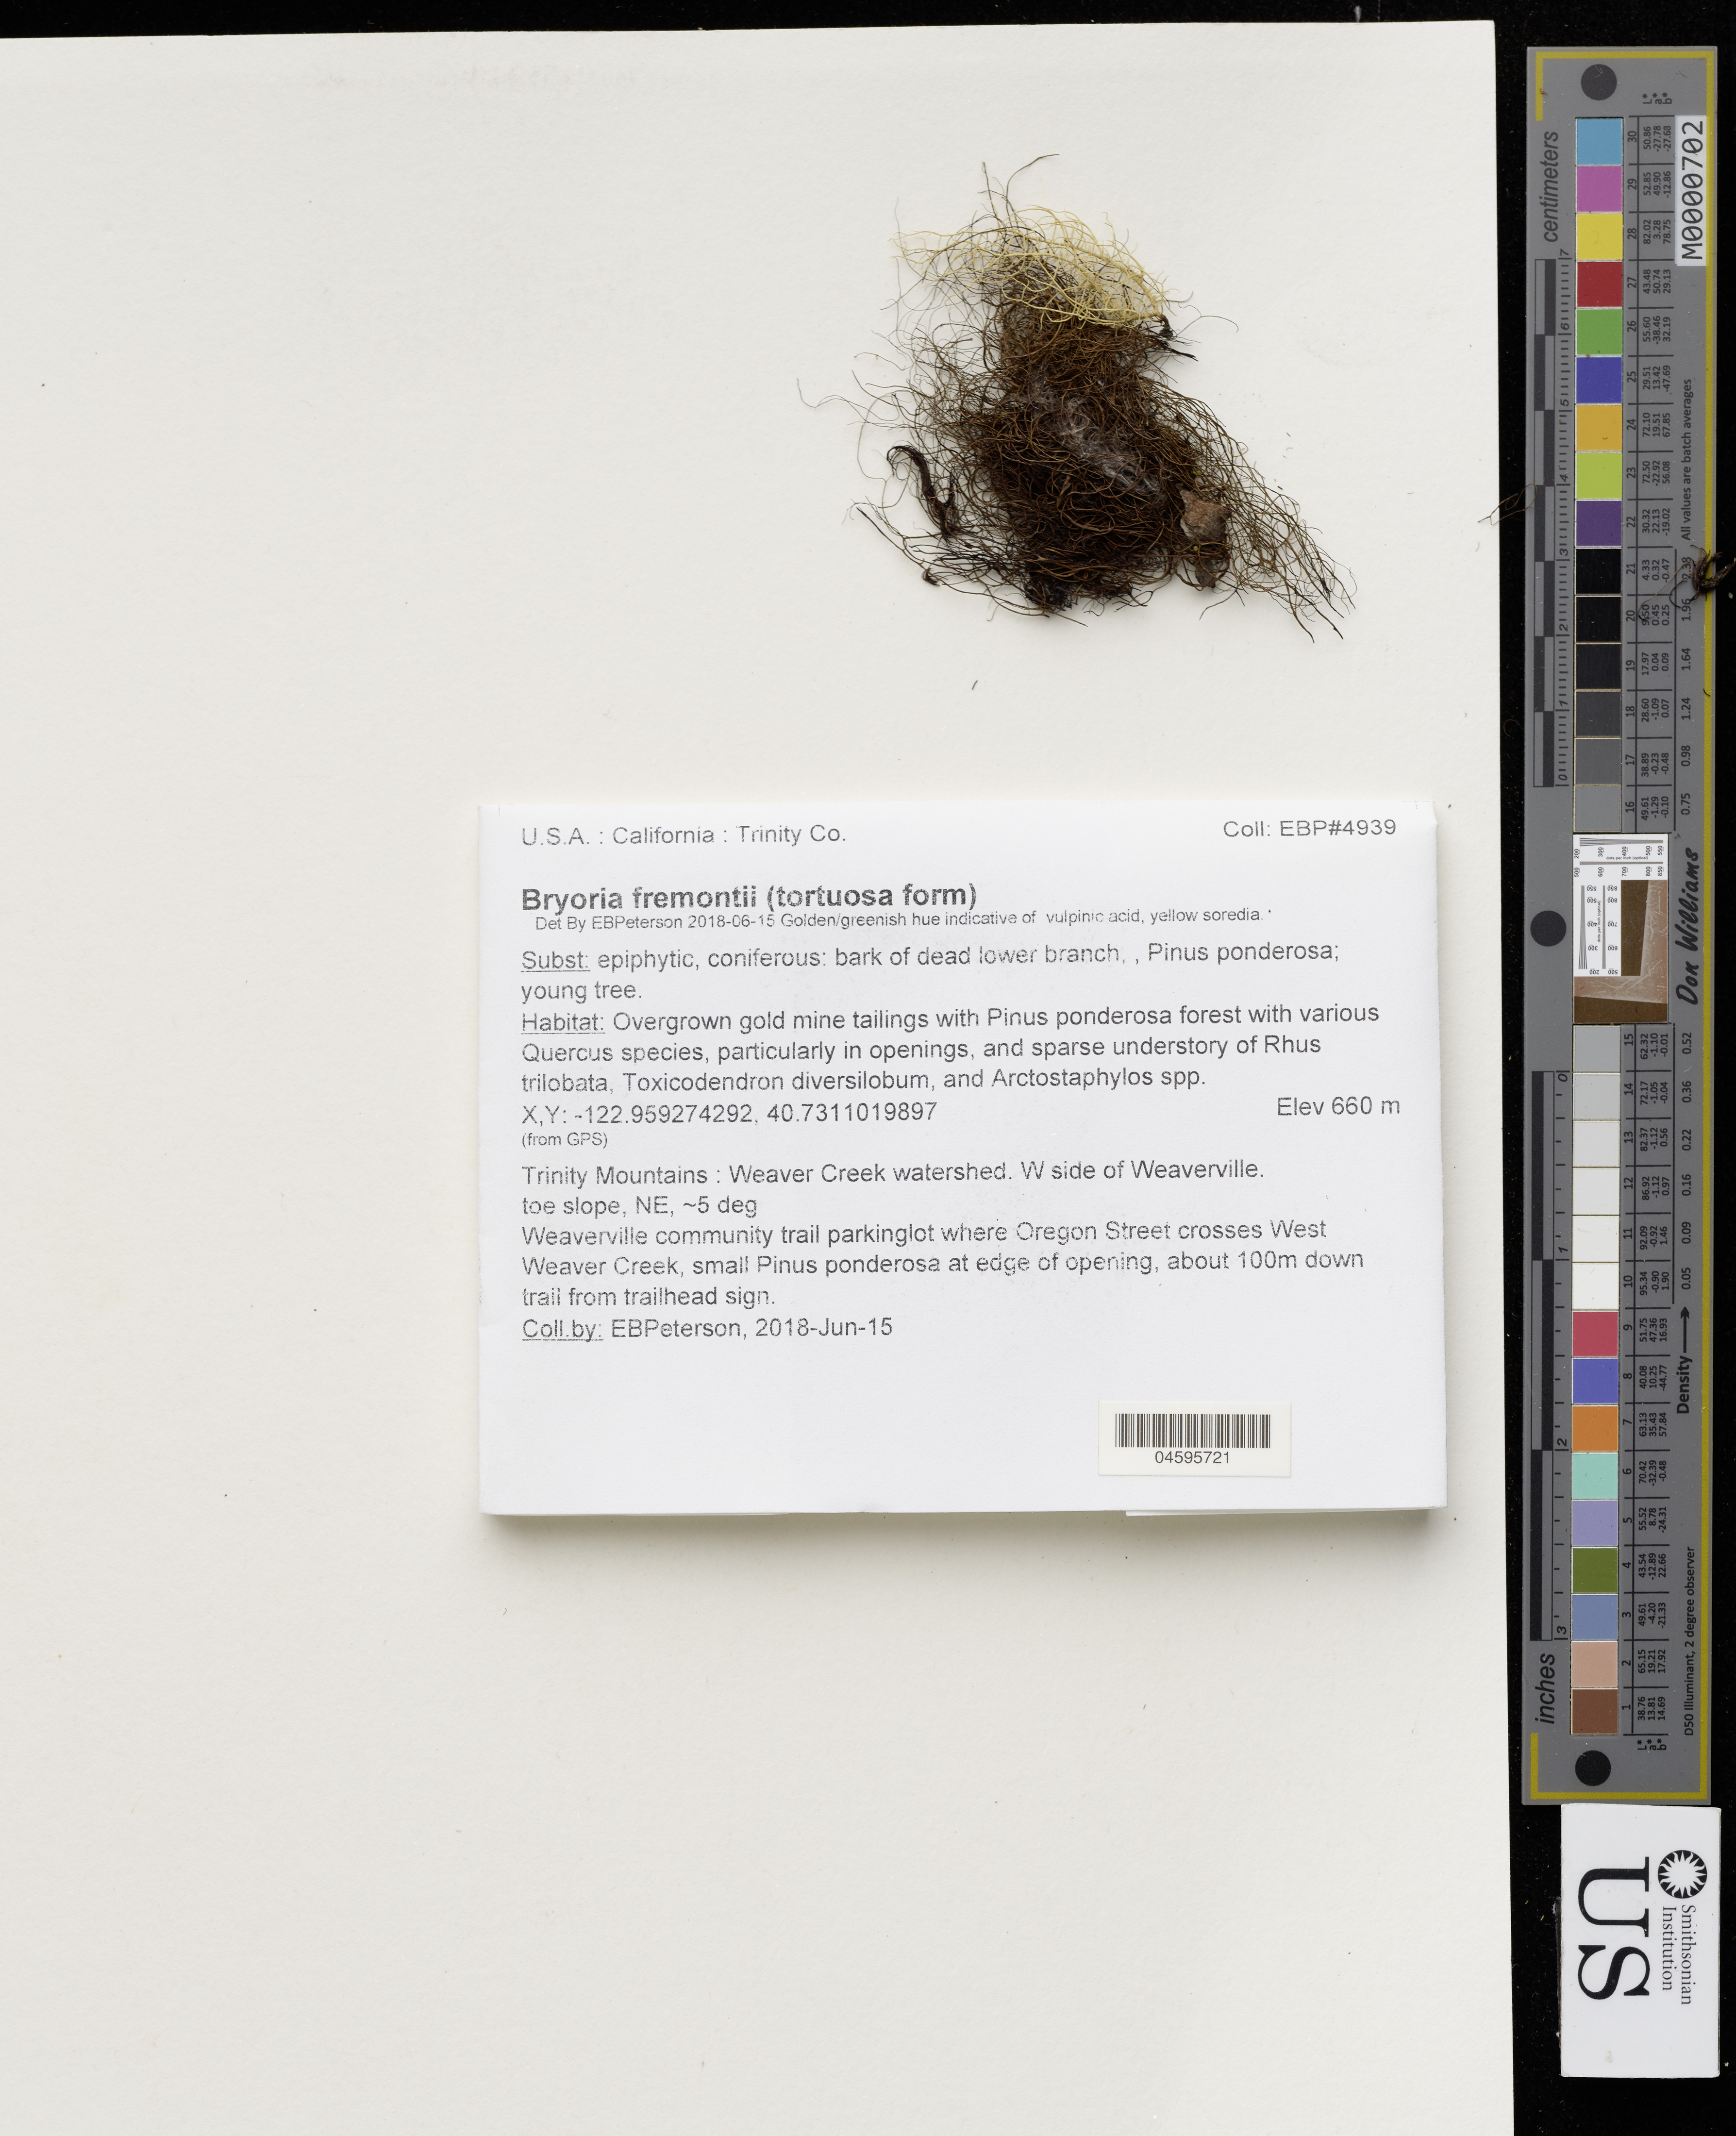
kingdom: Fungi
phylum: Ascomycota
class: Lecanoromycetes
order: Lecanorales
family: Parmeliaceae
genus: Bryoria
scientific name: Bryoria fremontii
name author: (Tuck.) Brodo & D.Hawksw.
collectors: E. B. Peterson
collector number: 4939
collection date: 2018-06-15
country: United States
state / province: California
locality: Trinity Co. Trinity Mountains: Weaver Creek watershed. W side of Weaverville. toe slope, NE, ~5 deg Weaverville community trail parkinglot where Oregon Street crosses West Weaver Creek, small Pinus ponderosa at edge of opening, about 100m down trail from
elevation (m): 660